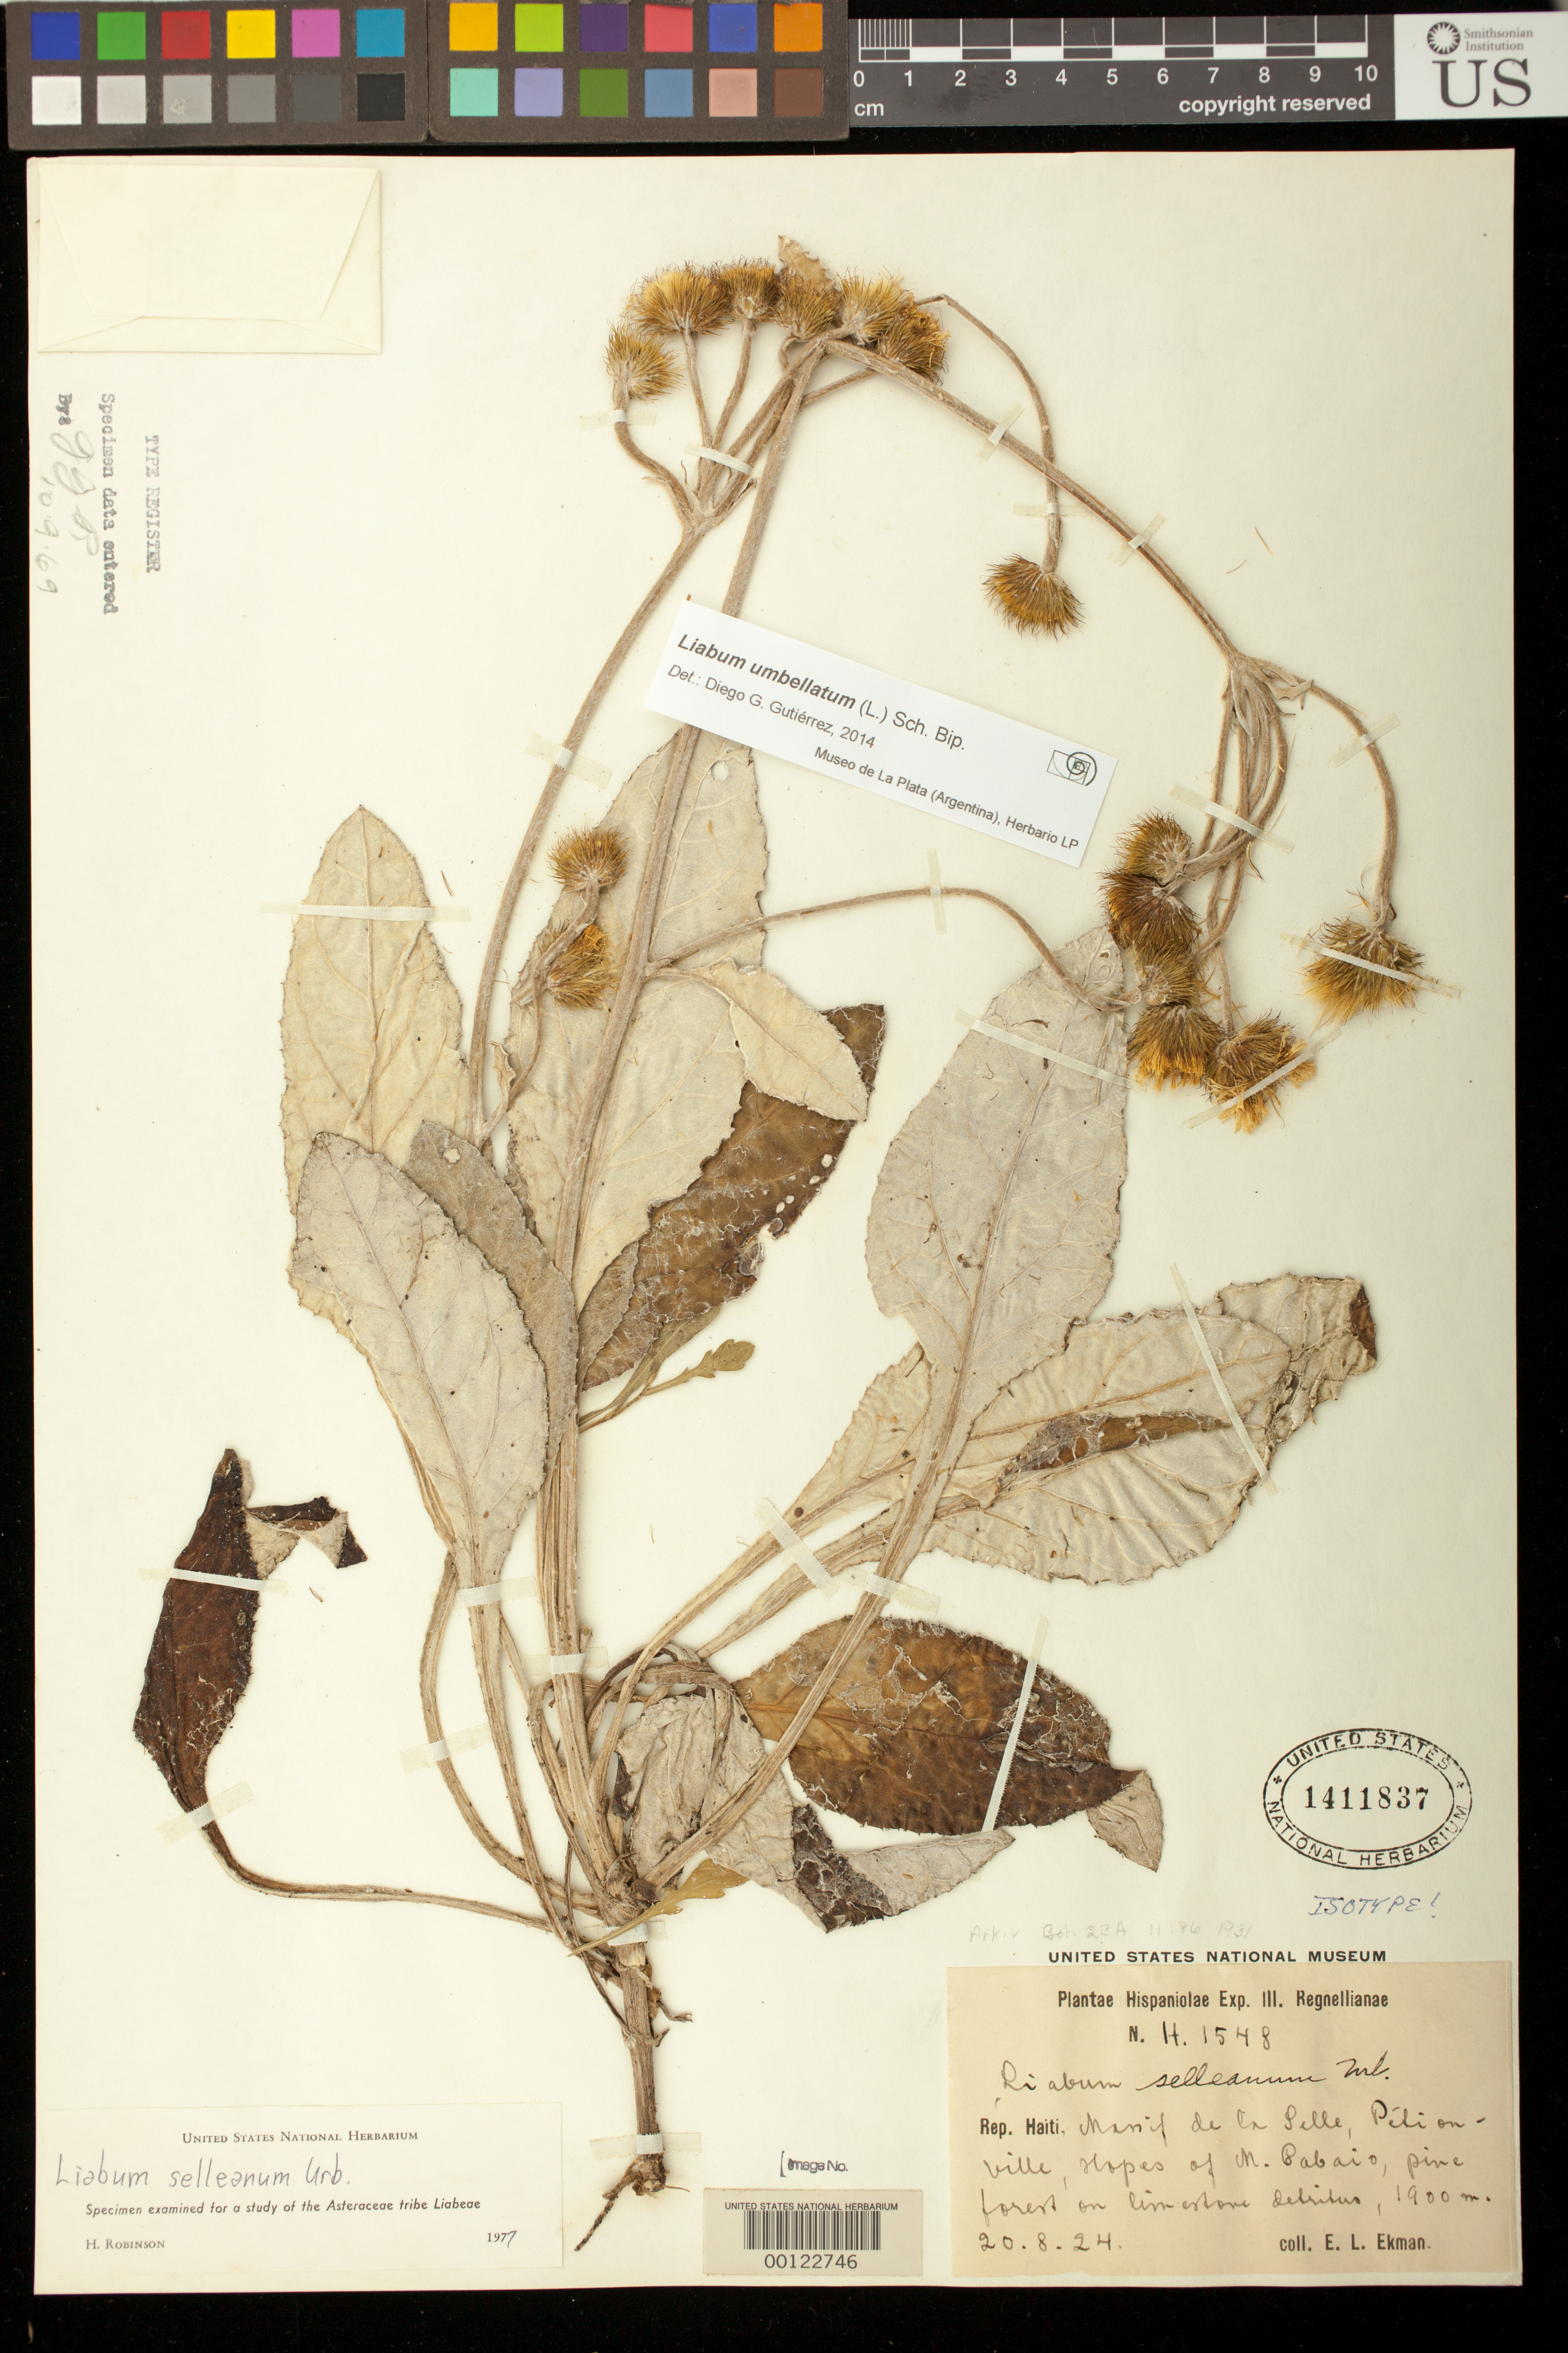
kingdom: Plantae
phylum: Tracheophyta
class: Magnoliopsida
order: Asterales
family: Asteraceae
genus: Liabum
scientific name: Liabum selleanum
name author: Urb.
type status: Isotype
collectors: E. L. Ekman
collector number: H 1548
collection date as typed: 20 Aug 1924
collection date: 1924-08-20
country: Haiti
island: Hispaniola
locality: Petionville.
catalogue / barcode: US 1411837